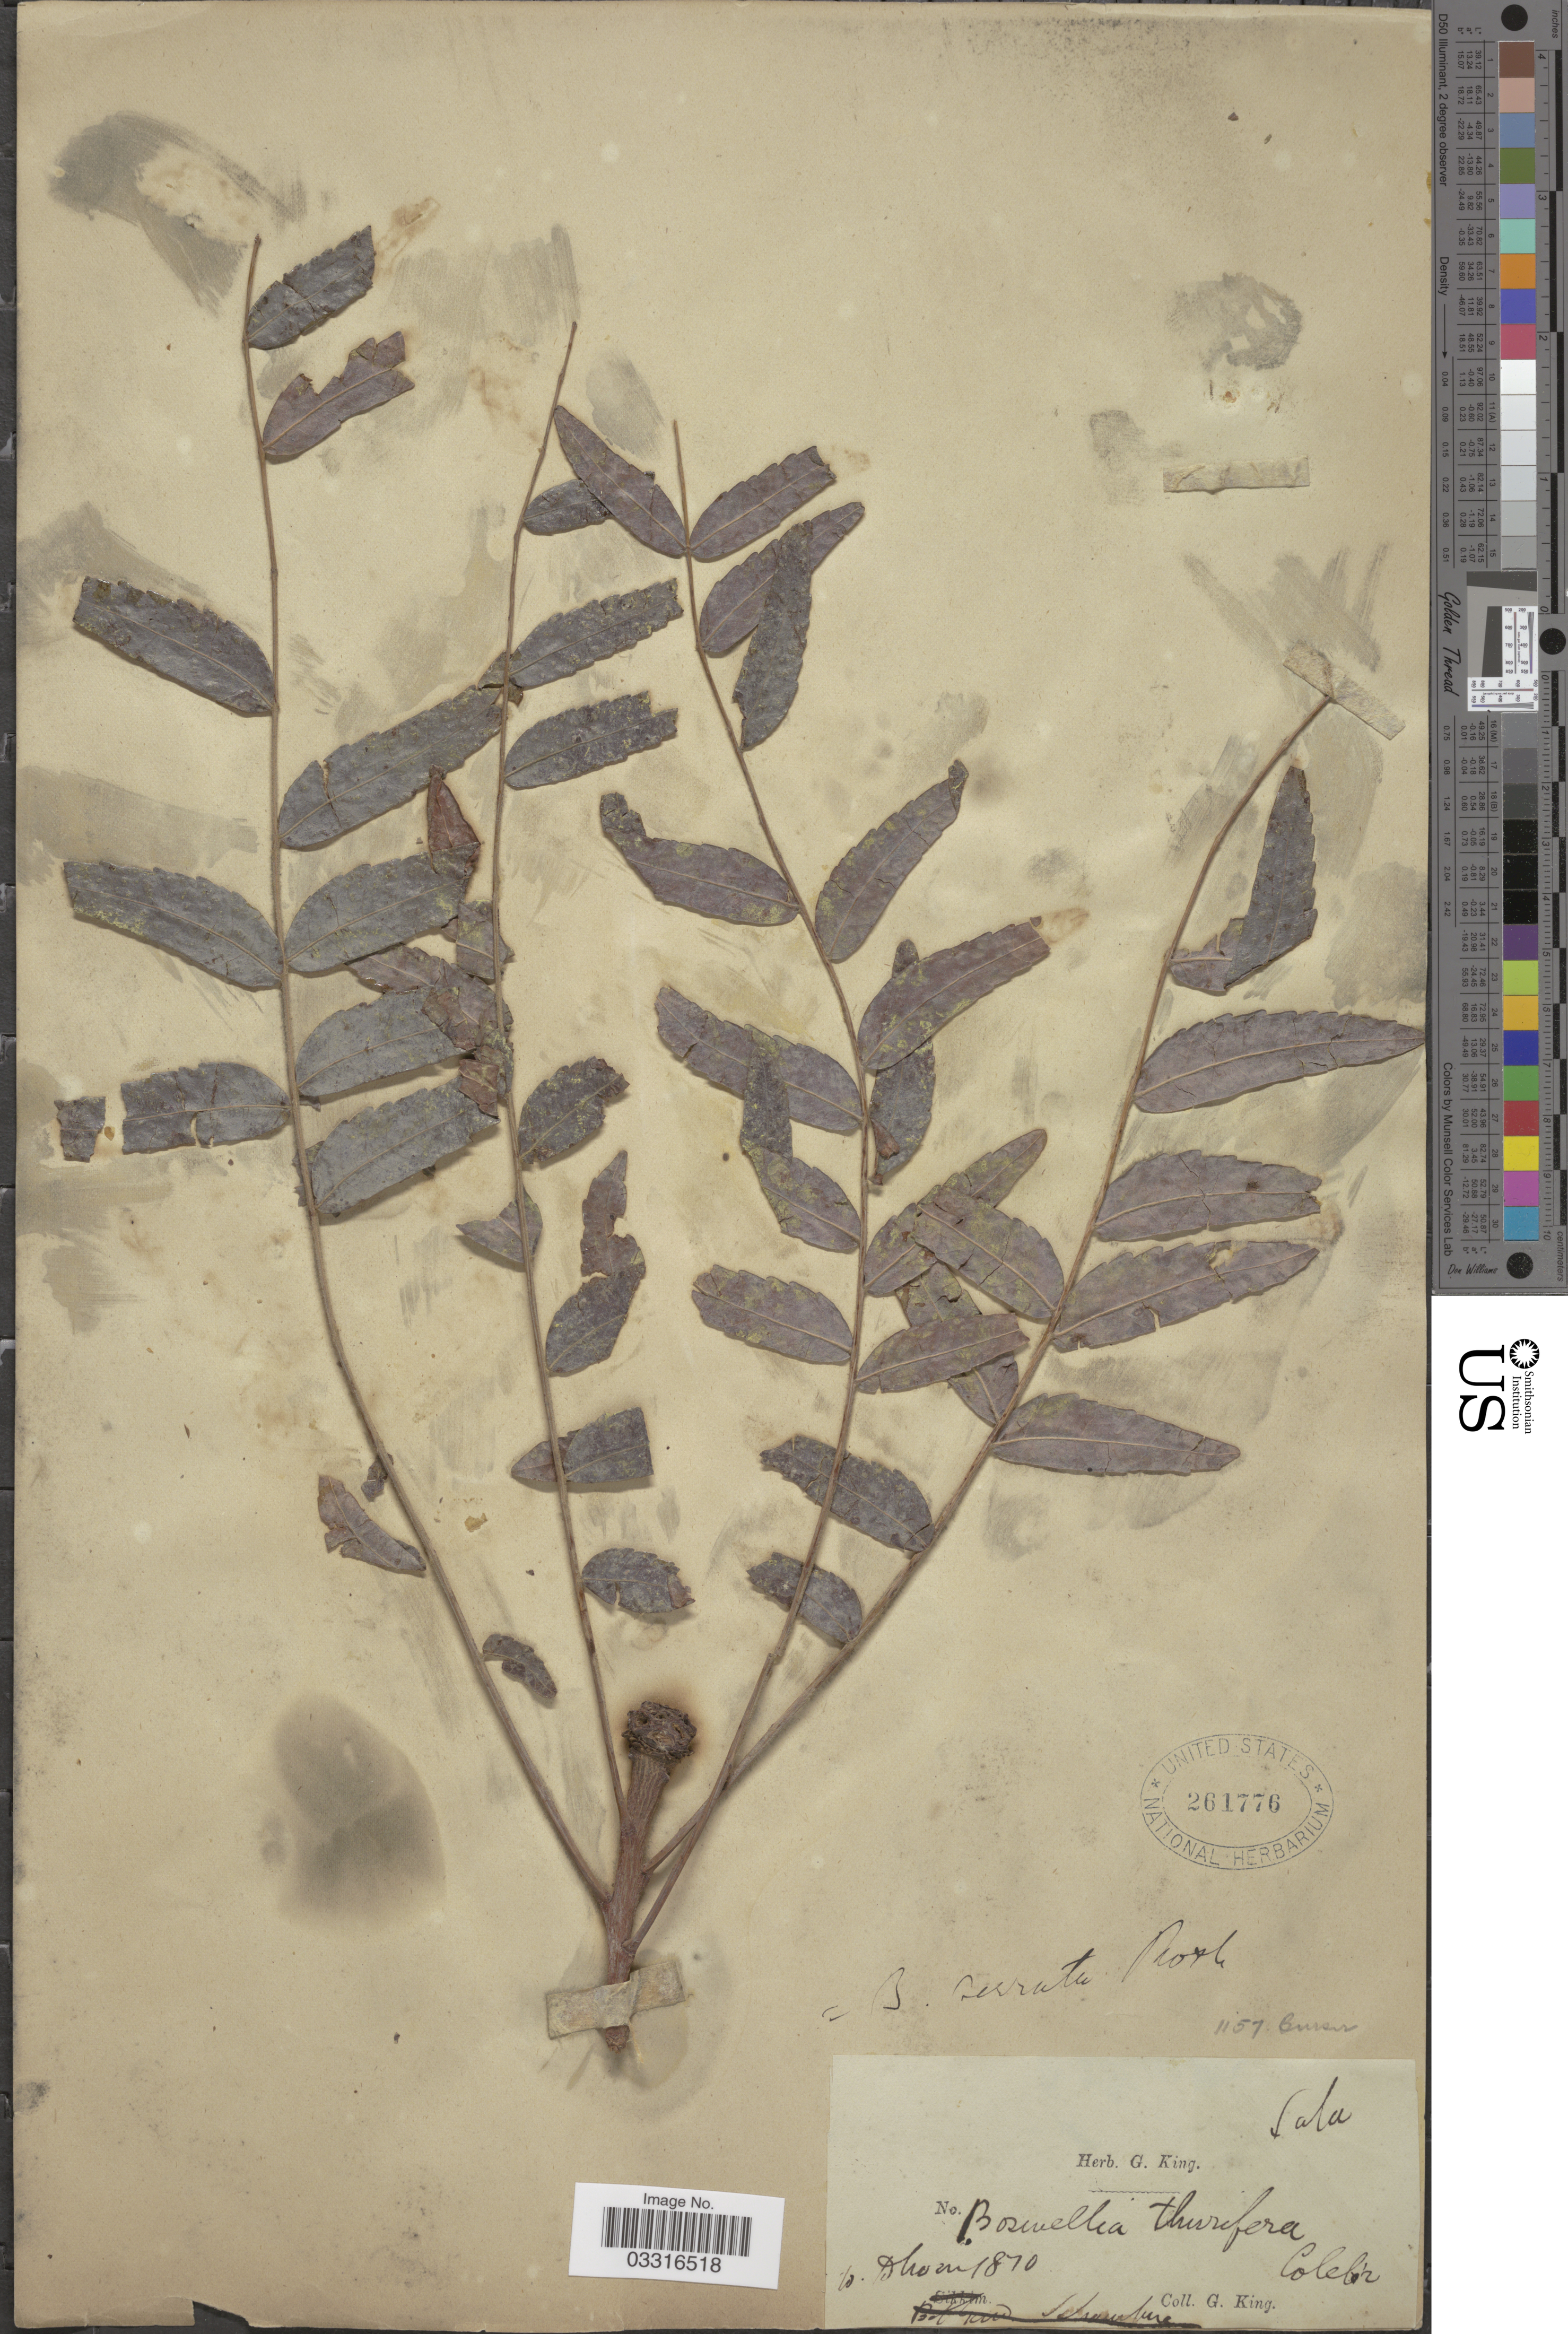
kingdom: Plantae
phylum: Tracheophyta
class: Magnoliopsida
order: Sapindales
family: Burseraceae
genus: Boswellia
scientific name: Boswellia serrata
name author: Roxb.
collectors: G. King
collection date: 1870-12-10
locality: Sala [interpreted] [unsure placement].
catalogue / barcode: US 261776